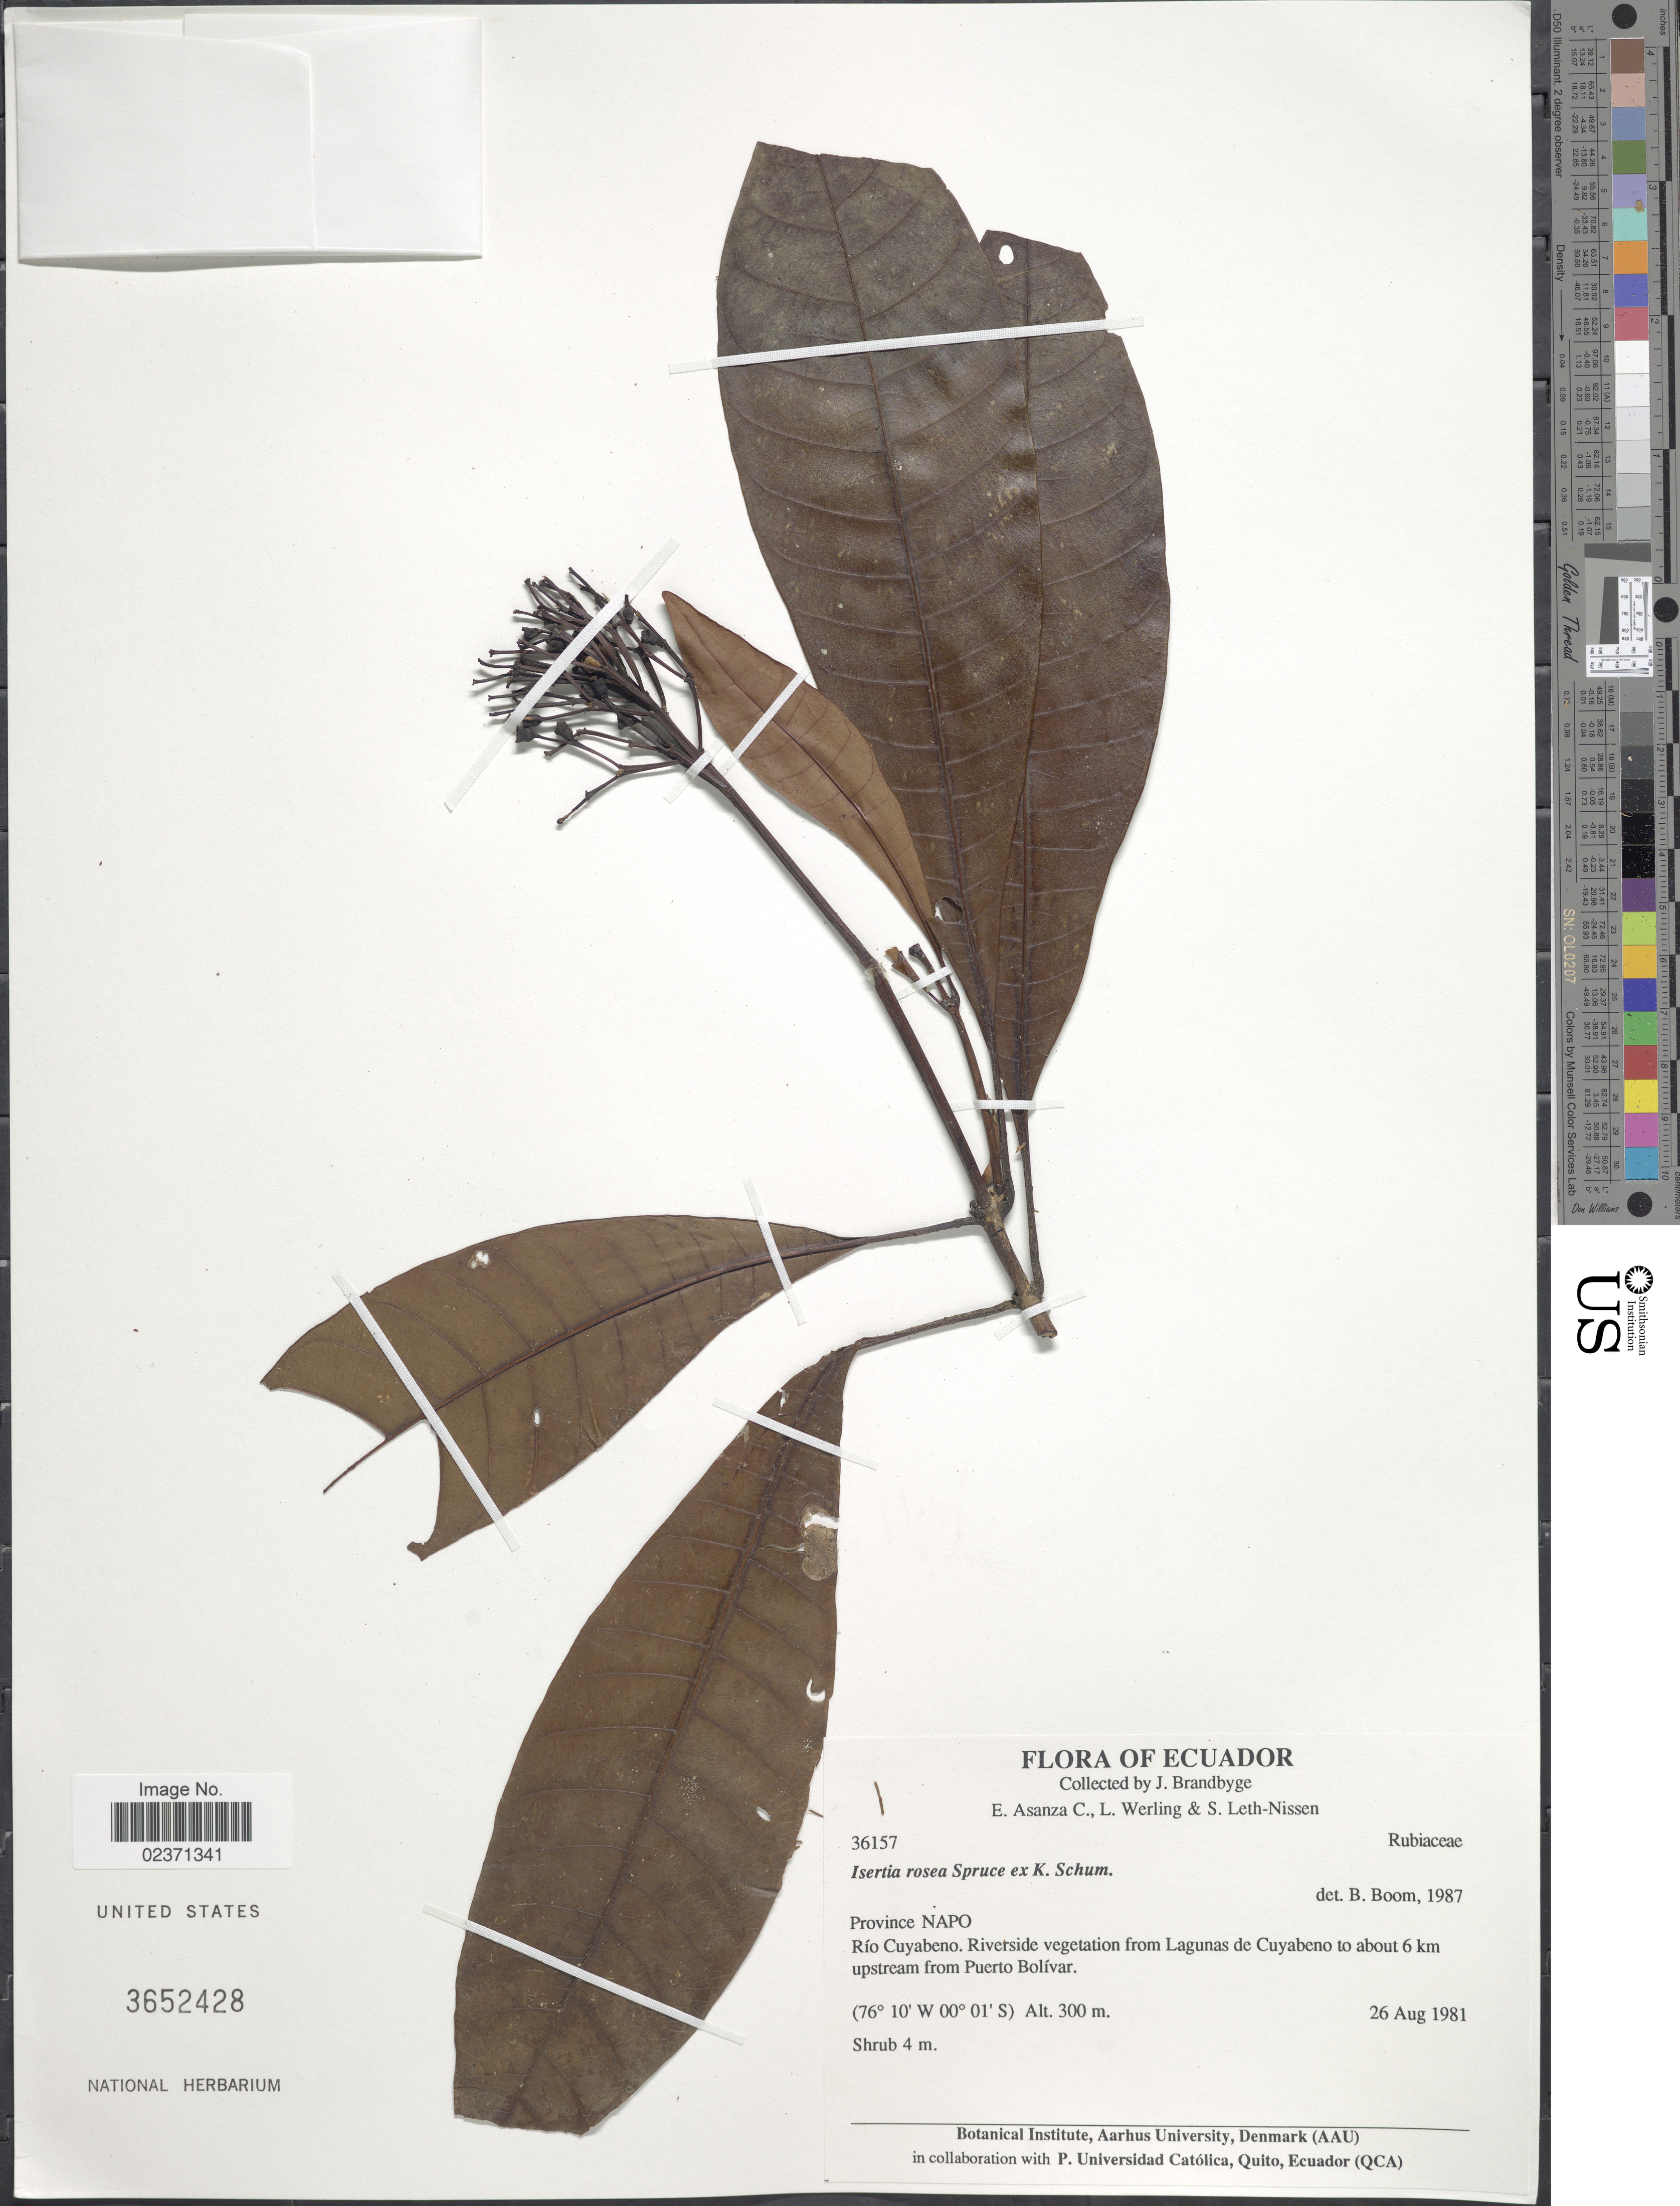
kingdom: Plantae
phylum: Tracheophyta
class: Magnoliopsida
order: Gentianales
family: Rubiaceae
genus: Isertia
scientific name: Isertia rosea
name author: Spruce ex K. Schum.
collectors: J. Brandbyge, E. Asanza C., L. Werling & S. Leth-Nissen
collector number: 36157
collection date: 1981-08-26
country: Ecuador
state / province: Napo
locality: Province Napo. Rio Cuyabeno. Riverside vegetation from Lagunas de Cuyabeno to aboout 6 km upstream from Puerto Bolivar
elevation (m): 300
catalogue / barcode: US 3652428